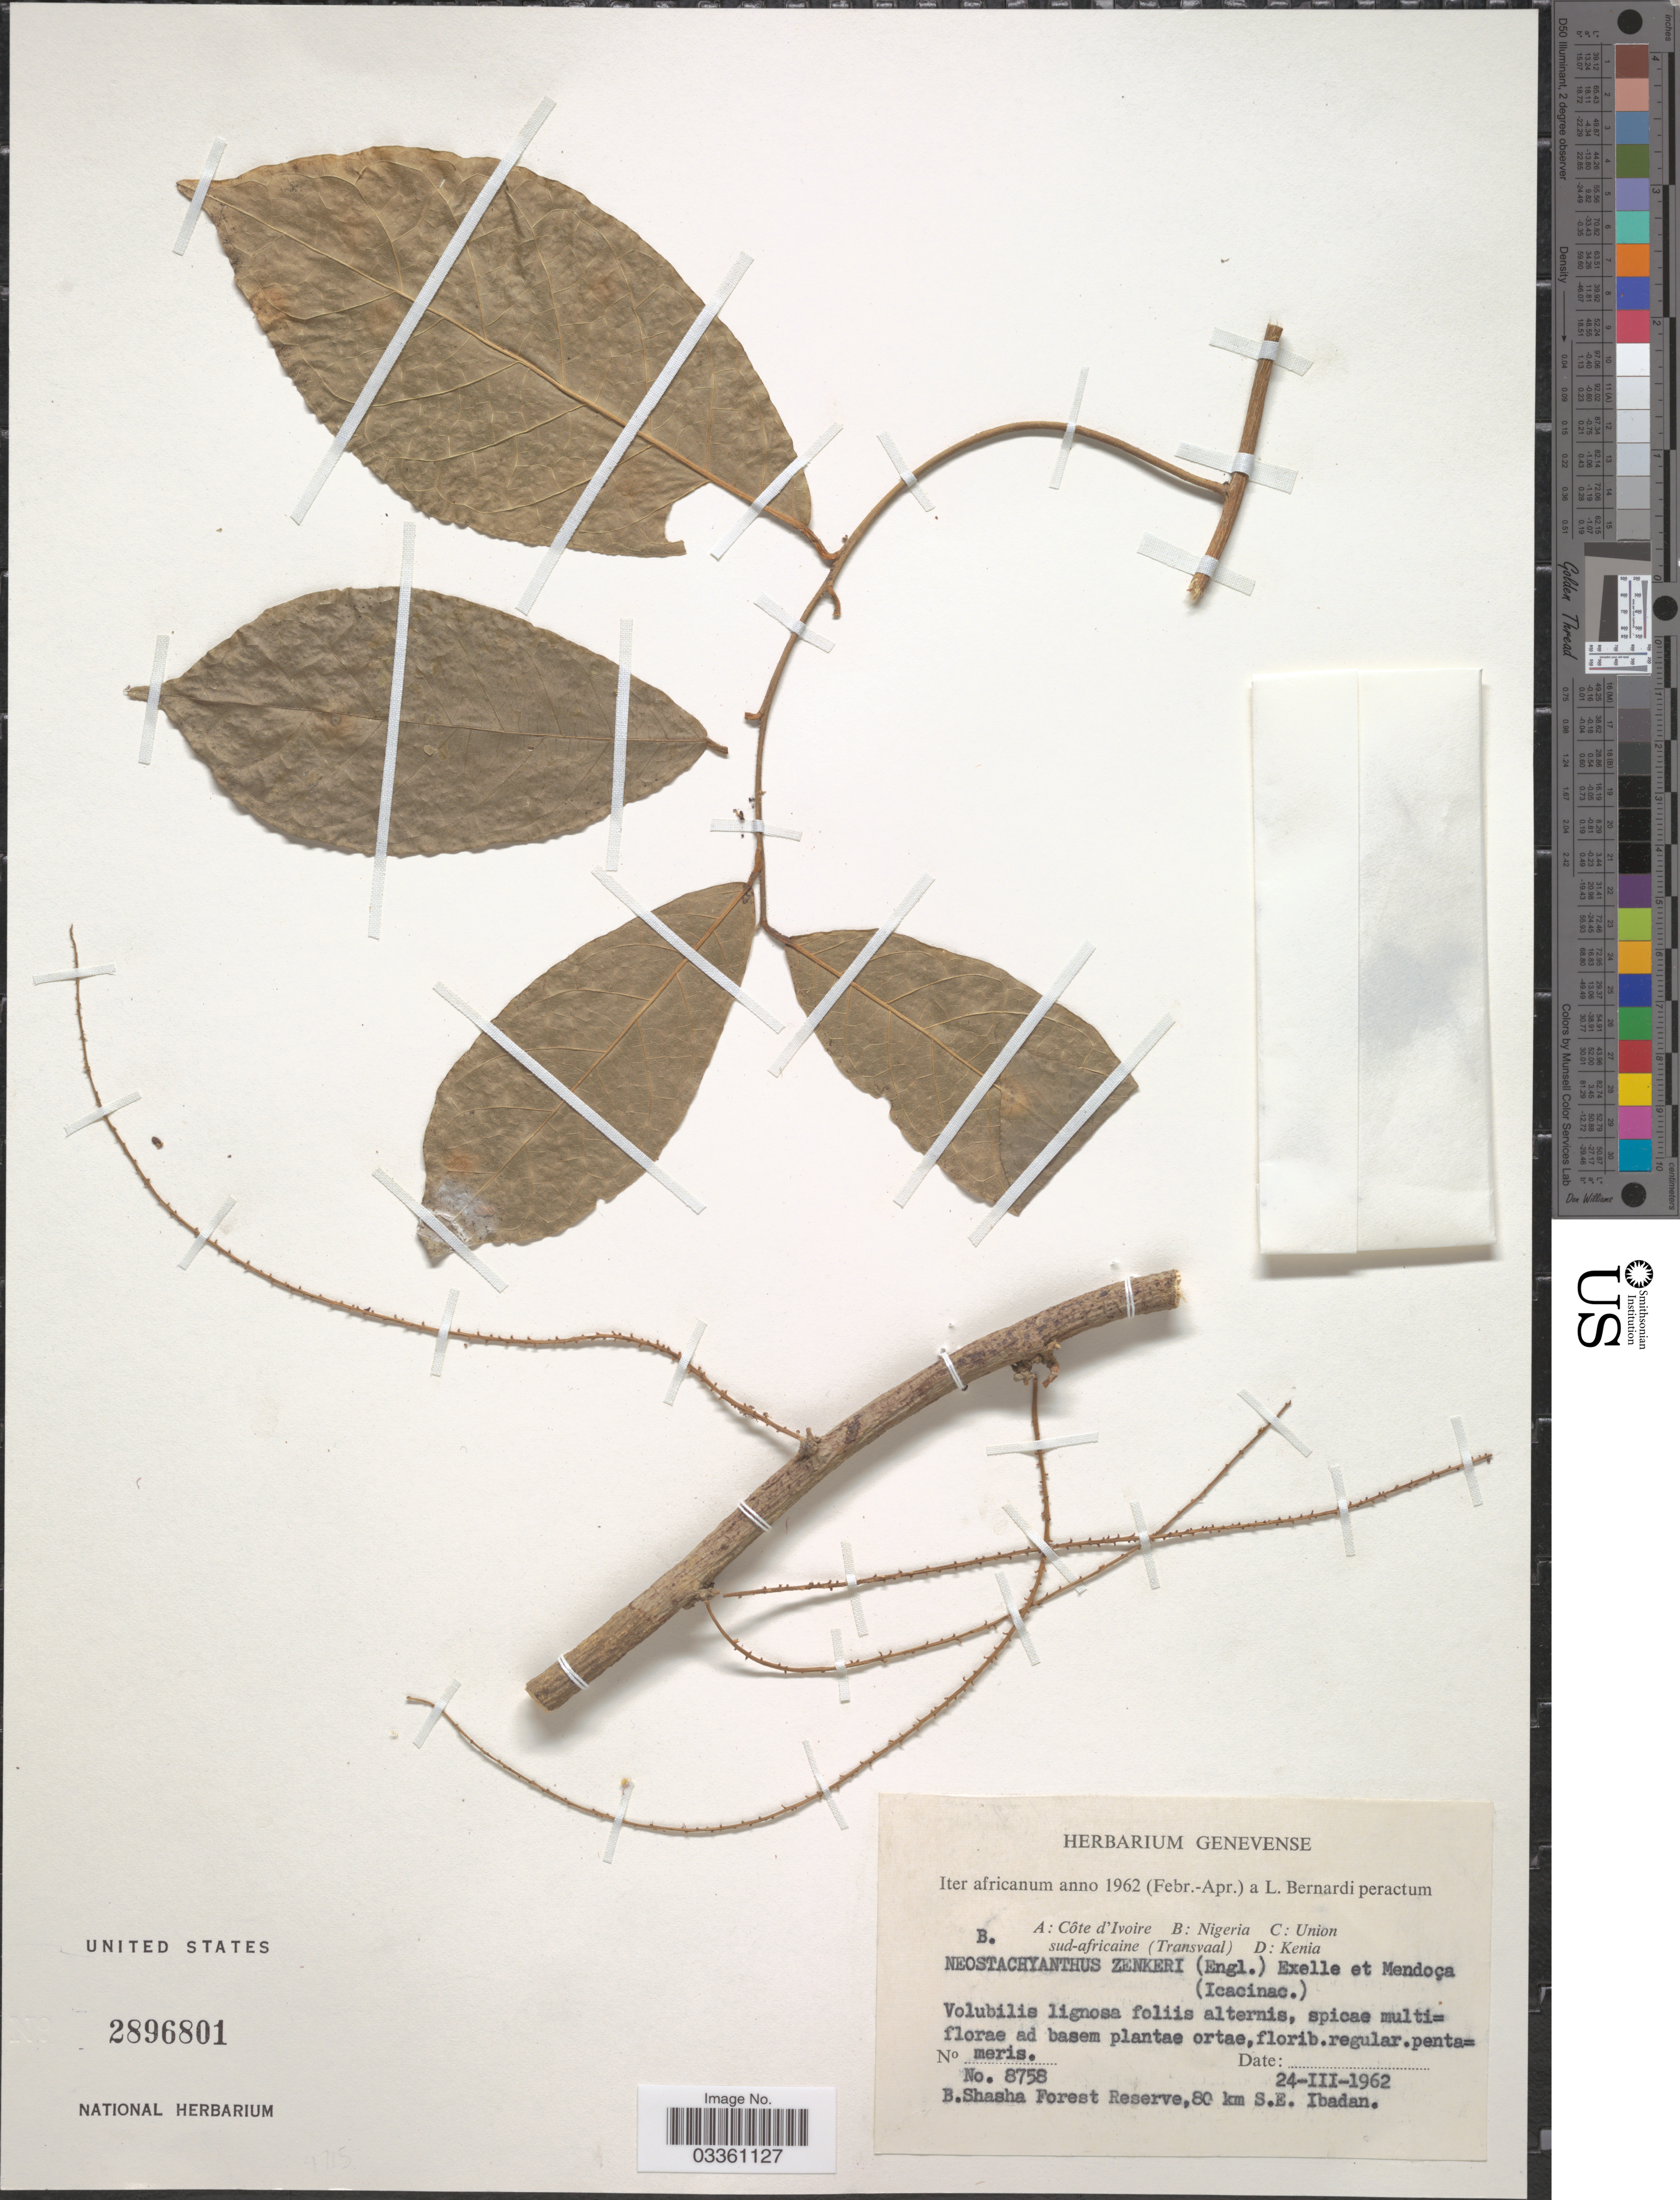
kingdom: Plantae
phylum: Tracheophyta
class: Magnoliopsida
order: Icacinales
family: Icacinaceae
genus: Stachyanthus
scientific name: Stachyanthus zenkeri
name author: Engl.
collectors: L. Bernardi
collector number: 8758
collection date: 1962-03-24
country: Nigeria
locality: Iter africanum. B.Shasha Forest Reserve, 80 km S.E. of Ibadan.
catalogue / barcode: US 2896801